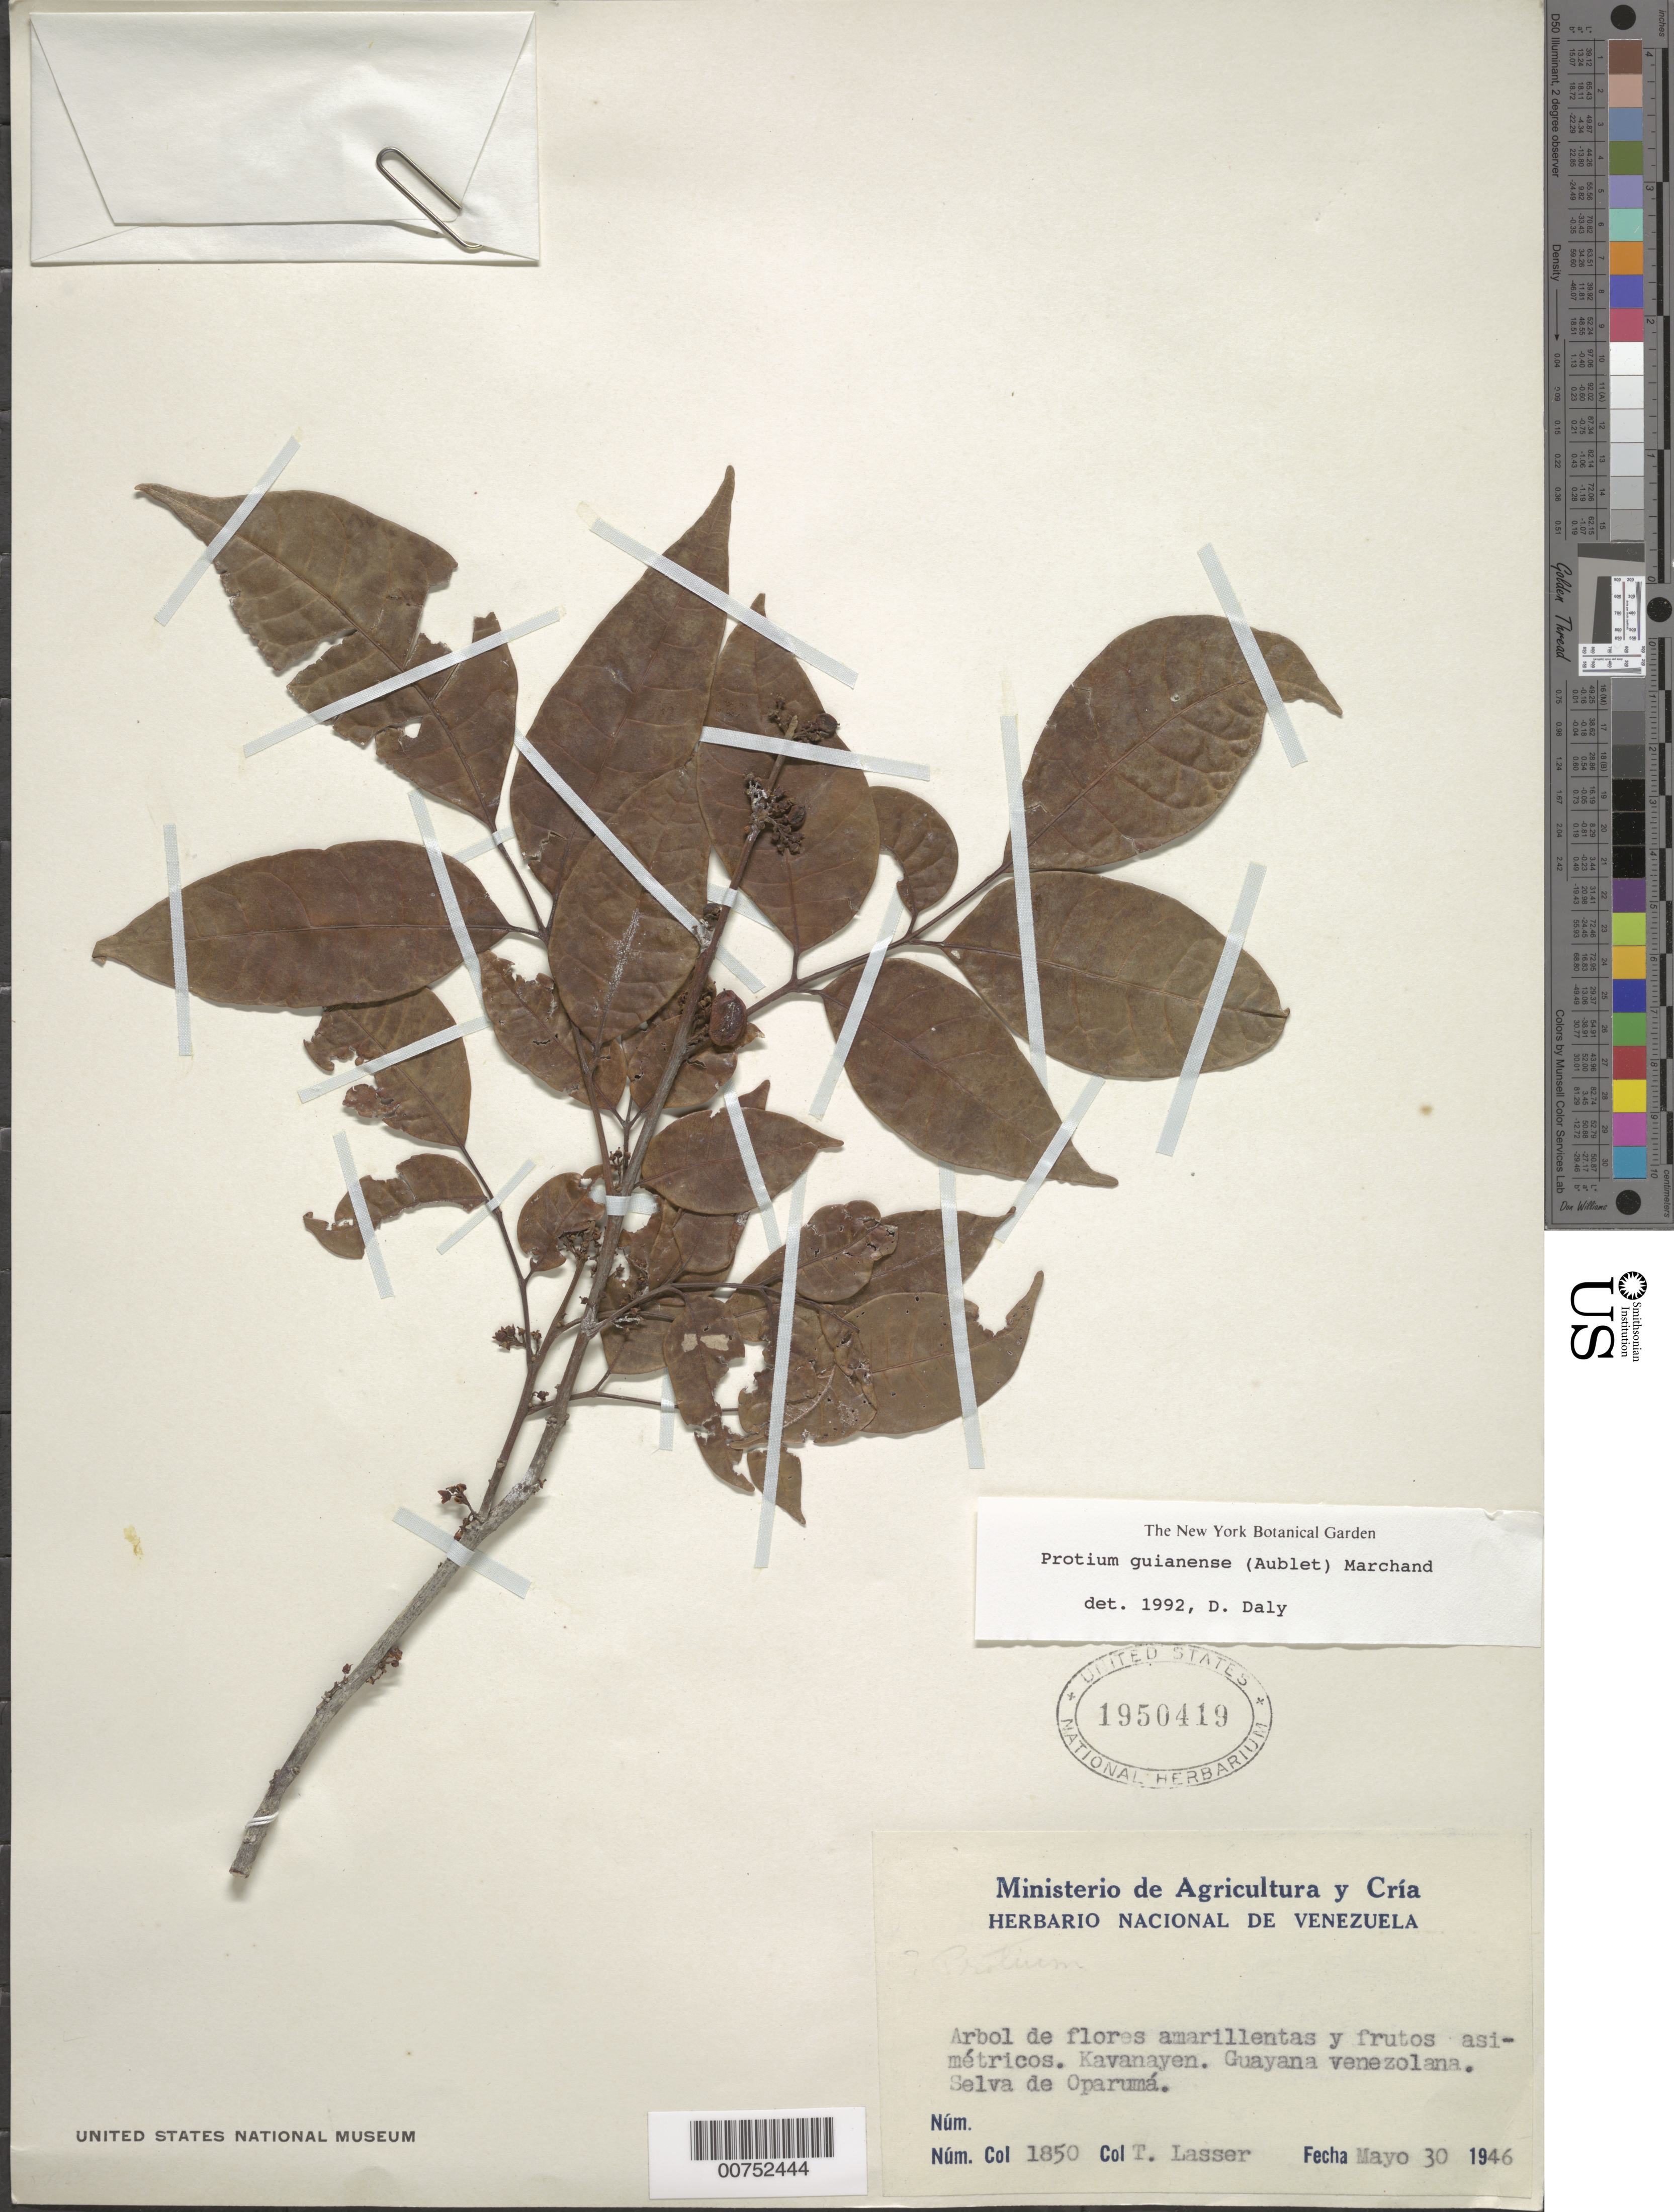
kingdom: Plantae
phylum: Tracheophyta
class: Magnoliopsida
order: Sapindales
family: Burseraceae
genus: Protium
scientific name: Protium guianense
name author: (Aubl.) Marchand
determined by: Daly, D. C.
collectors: T. Lasser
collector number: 1850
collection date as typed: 30-May-46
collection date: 1946-05-30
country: Venezuela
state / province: Bolívar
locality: Kavanayén, Selva de Oparumá, Guayana Venezolana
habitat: Selva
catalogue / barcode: US 1950419